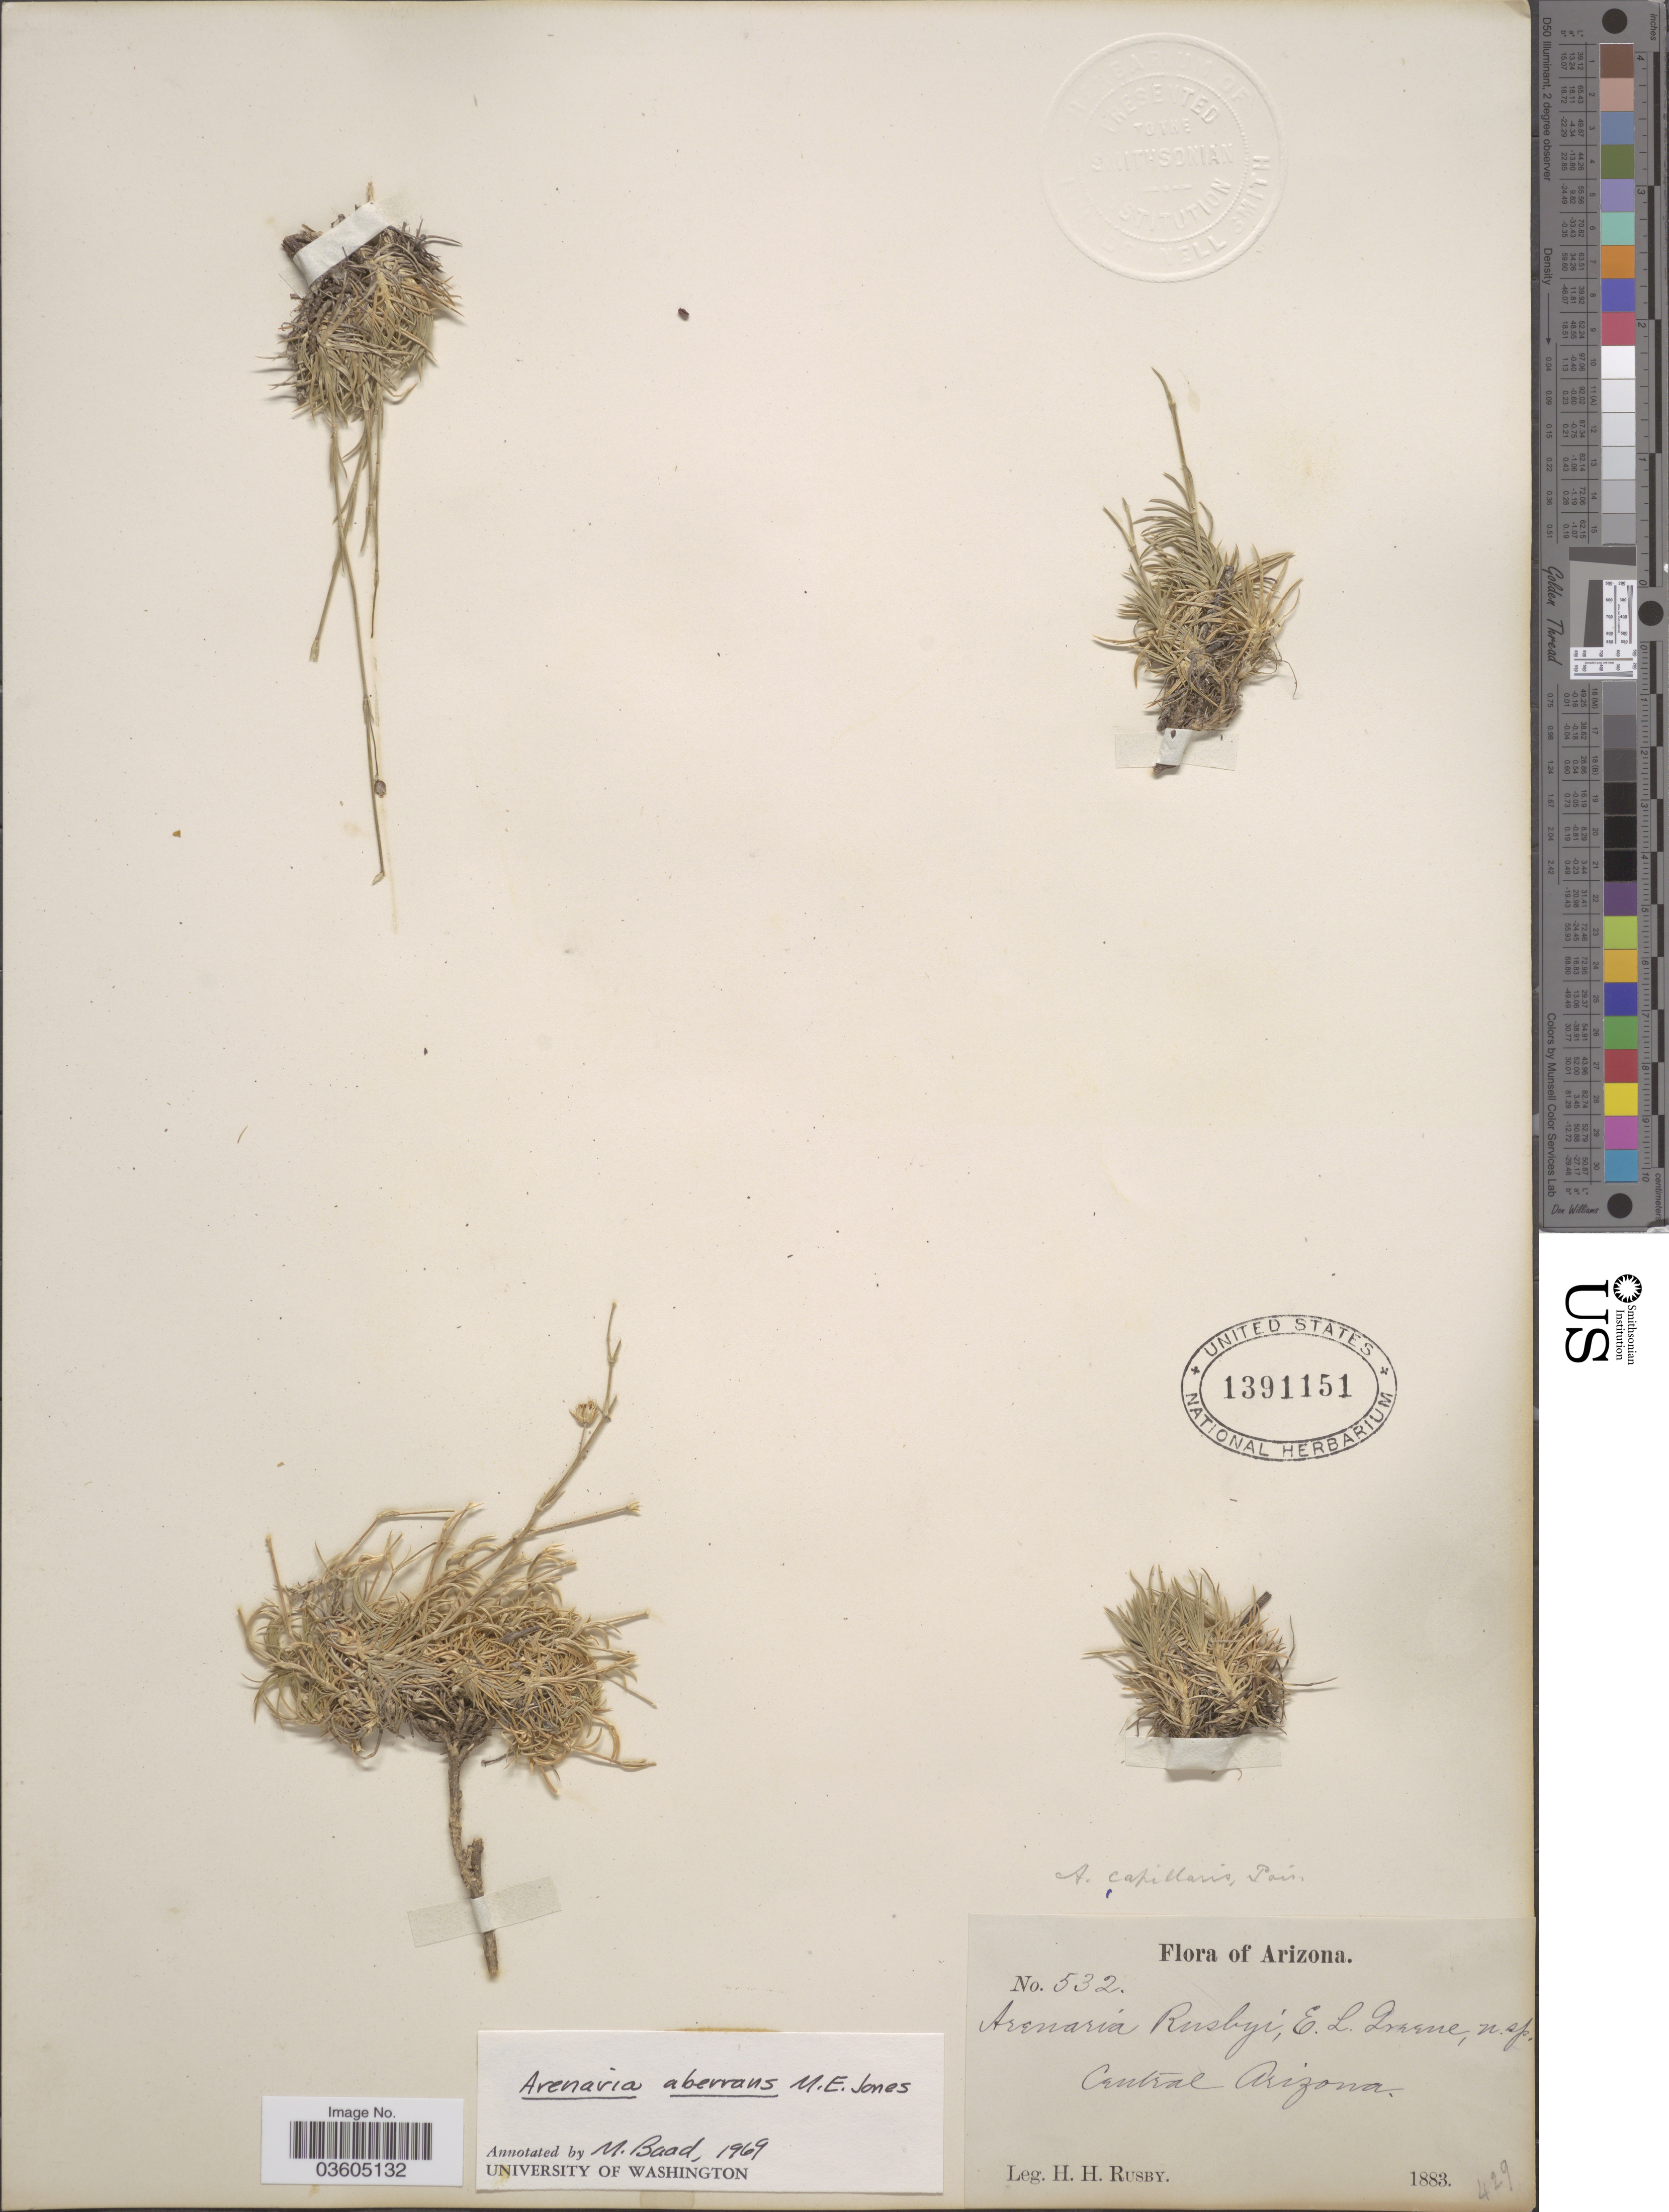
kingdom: Plantae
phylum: Tracheophyta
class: Magnoliopsida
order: Caryophyllales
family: Caryophyllaceae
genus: Eremogone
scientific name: Eremogone aberrans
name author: (M.E. Jones) Ikonn.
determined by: U.S. National Herbarium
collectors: H. H. Rusby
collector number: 532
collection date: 1883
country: United States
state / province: Arizona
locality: Central Arizona.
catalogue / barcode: US 1391151